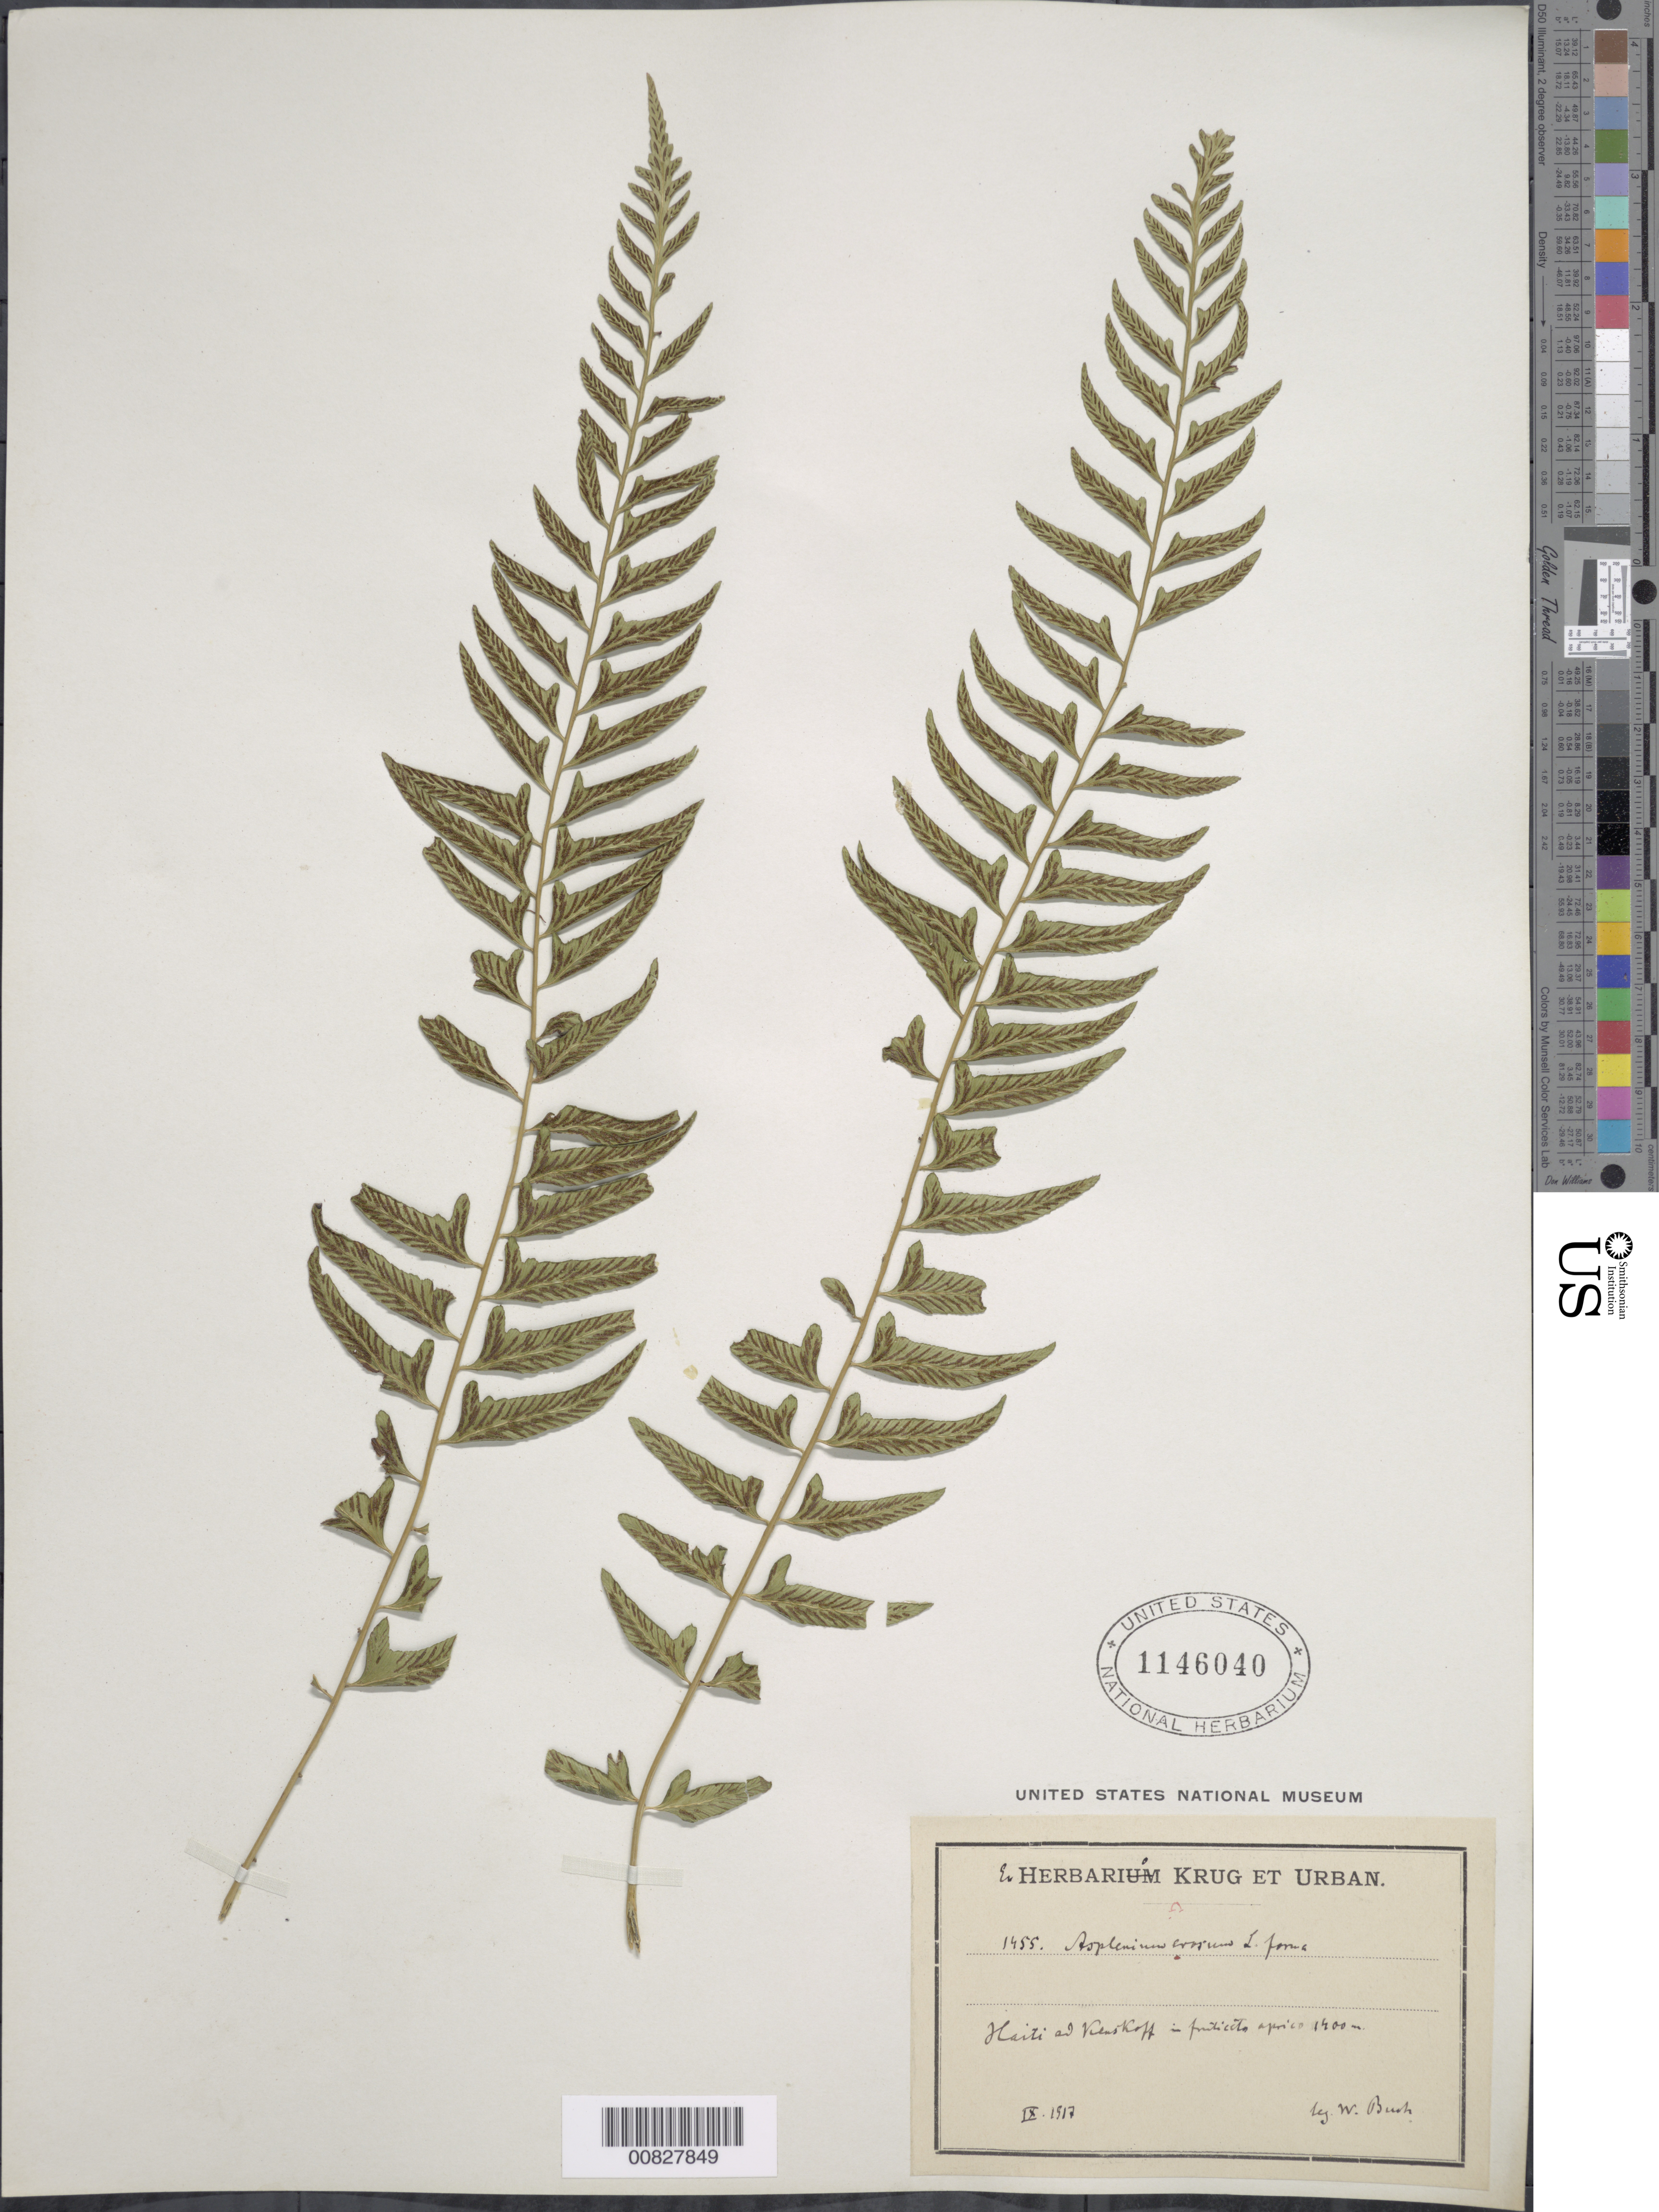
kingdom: Plantae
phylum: Tracheophyta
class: Polypodiopsida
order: Polypodiales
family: Athyriaceae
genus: Diplazium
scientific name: Diplazium unilobum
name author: (Poir.) Hieron.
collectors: W. Buch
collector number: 1455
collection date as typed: Sep 1917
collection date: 1917-09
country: Haiti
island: Hispaniola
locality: Vestkoff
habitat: Fruitceta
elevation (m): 1900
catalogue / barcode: US 1146040